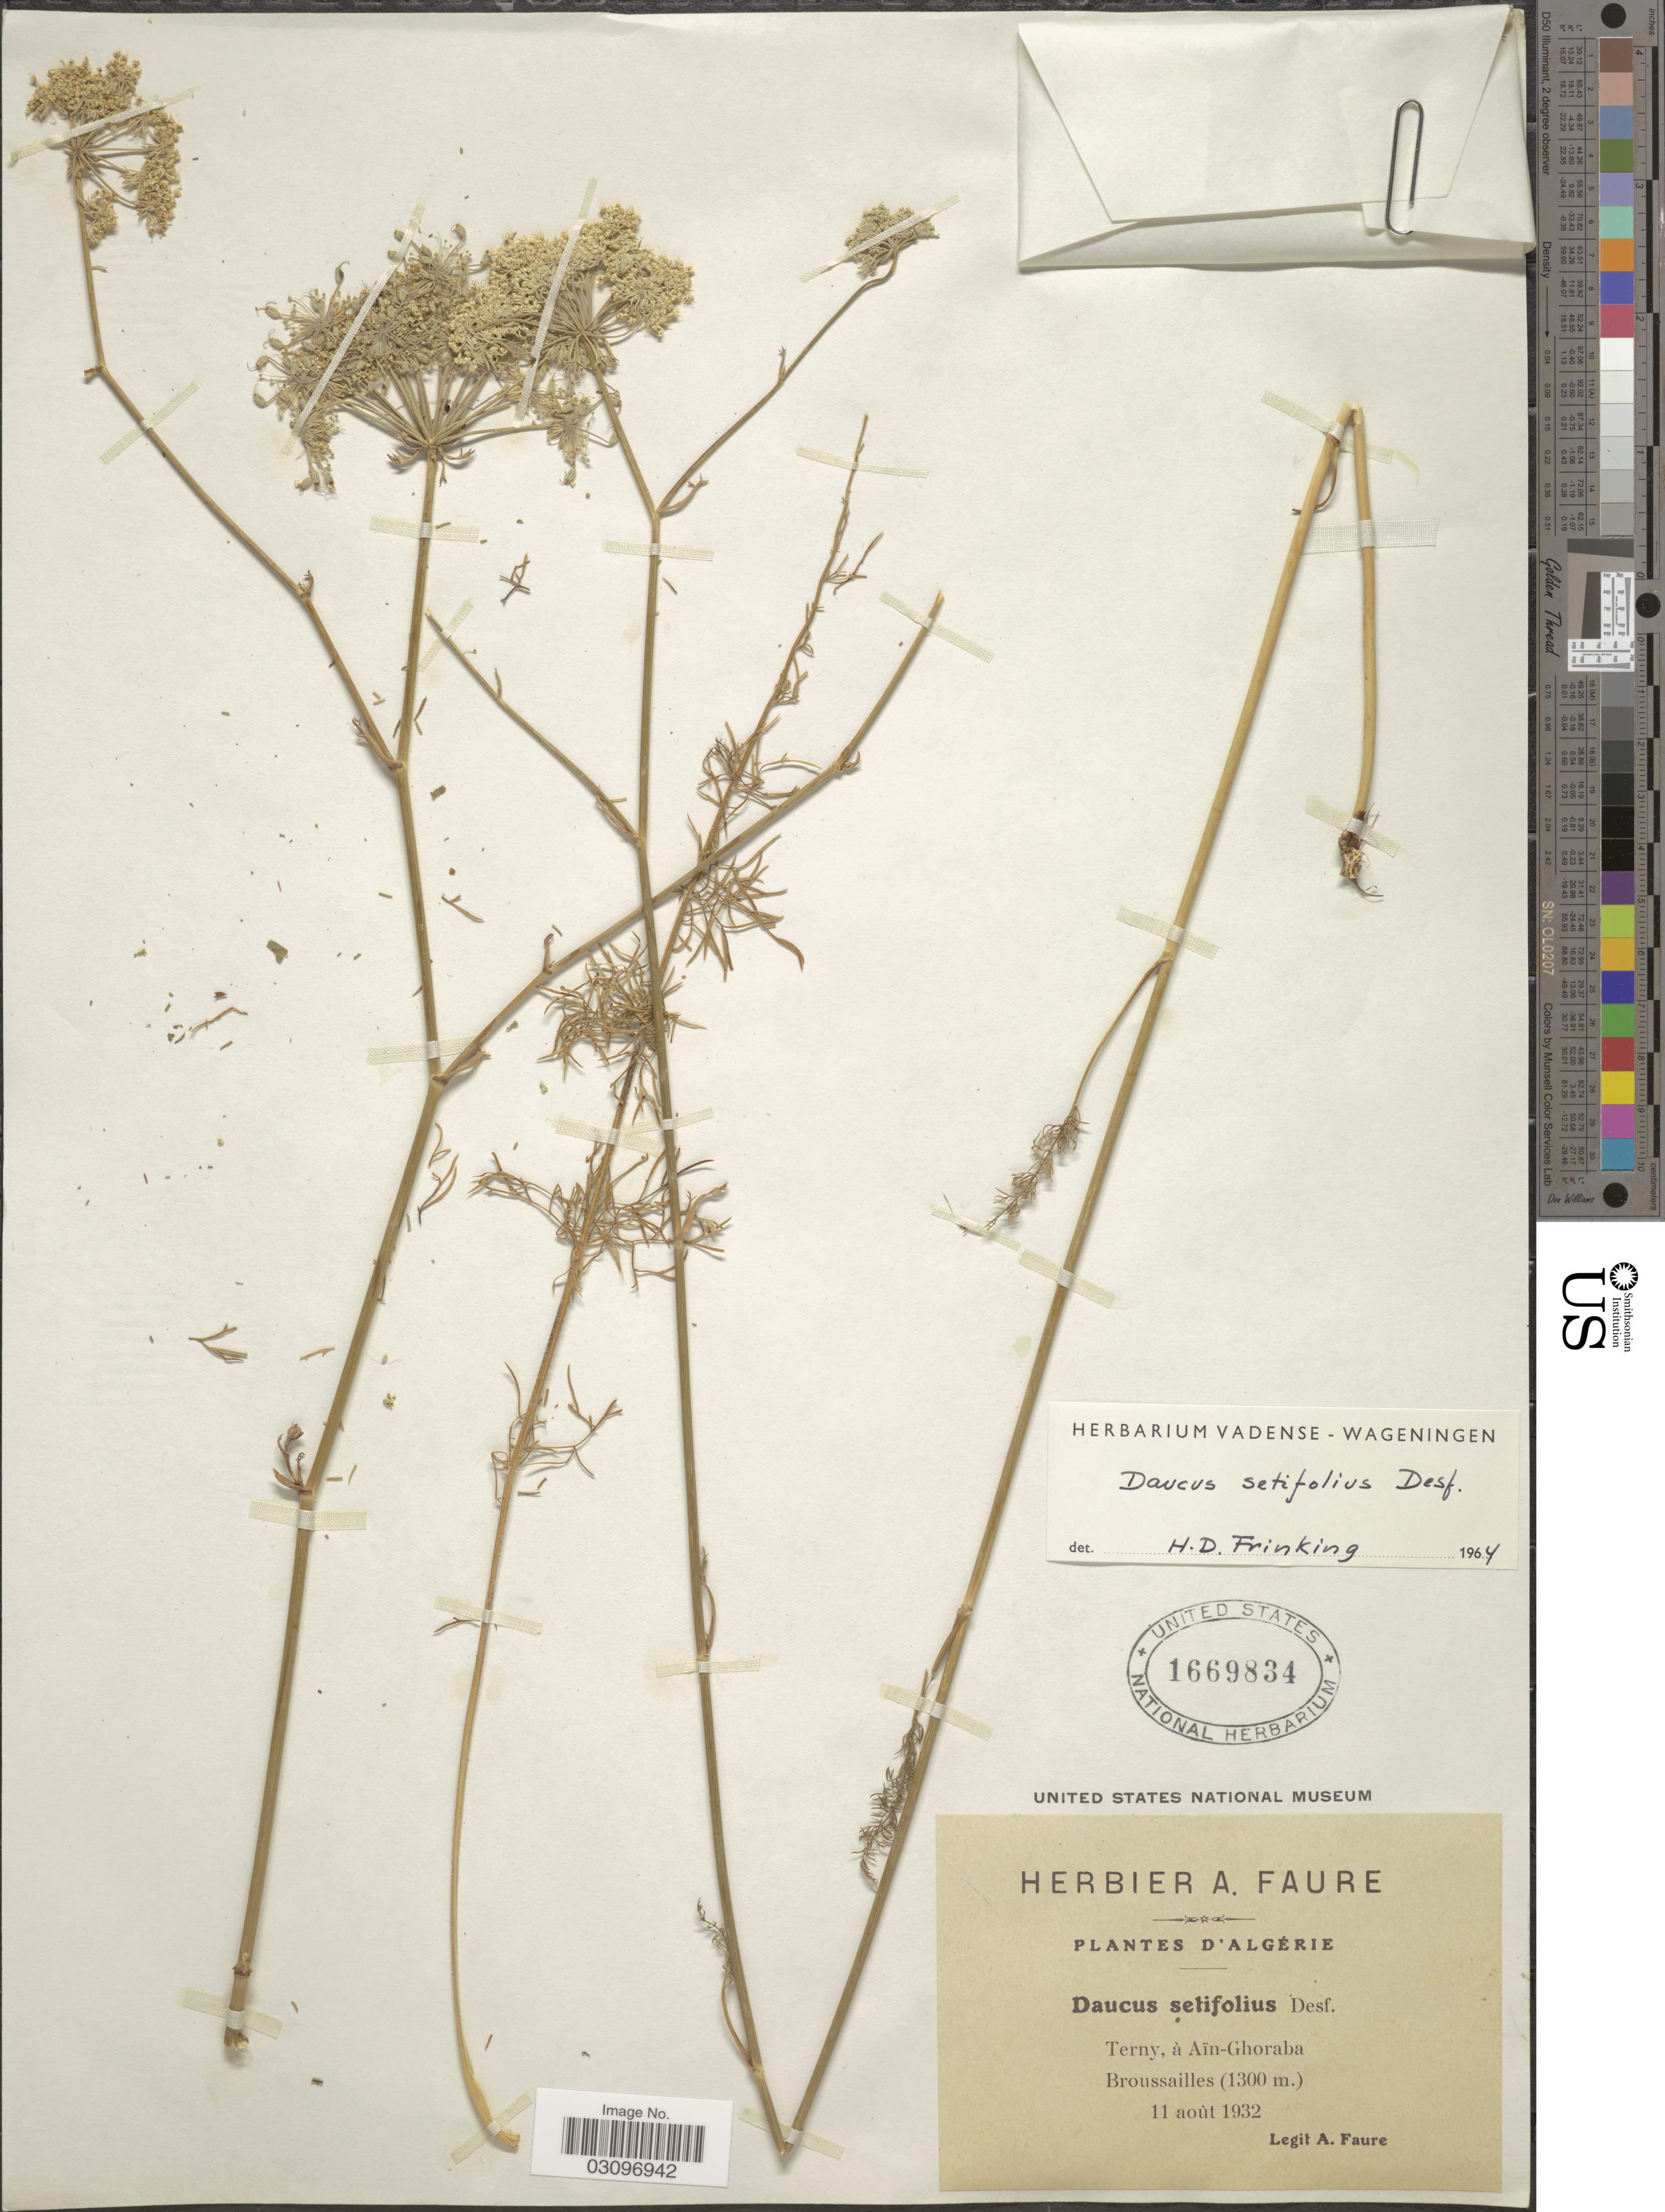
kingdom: Plantae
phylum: Tracheophyta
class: Magnoliopsida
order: Apiales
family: Apiaceae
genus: Daucus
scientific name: Daucus setifolius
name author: Desf.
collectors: A. Faure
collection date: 1932-08-11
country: Algeria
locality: Terny, à Aïn-Ghoraba.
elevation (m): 1300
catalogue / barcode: US 1669834